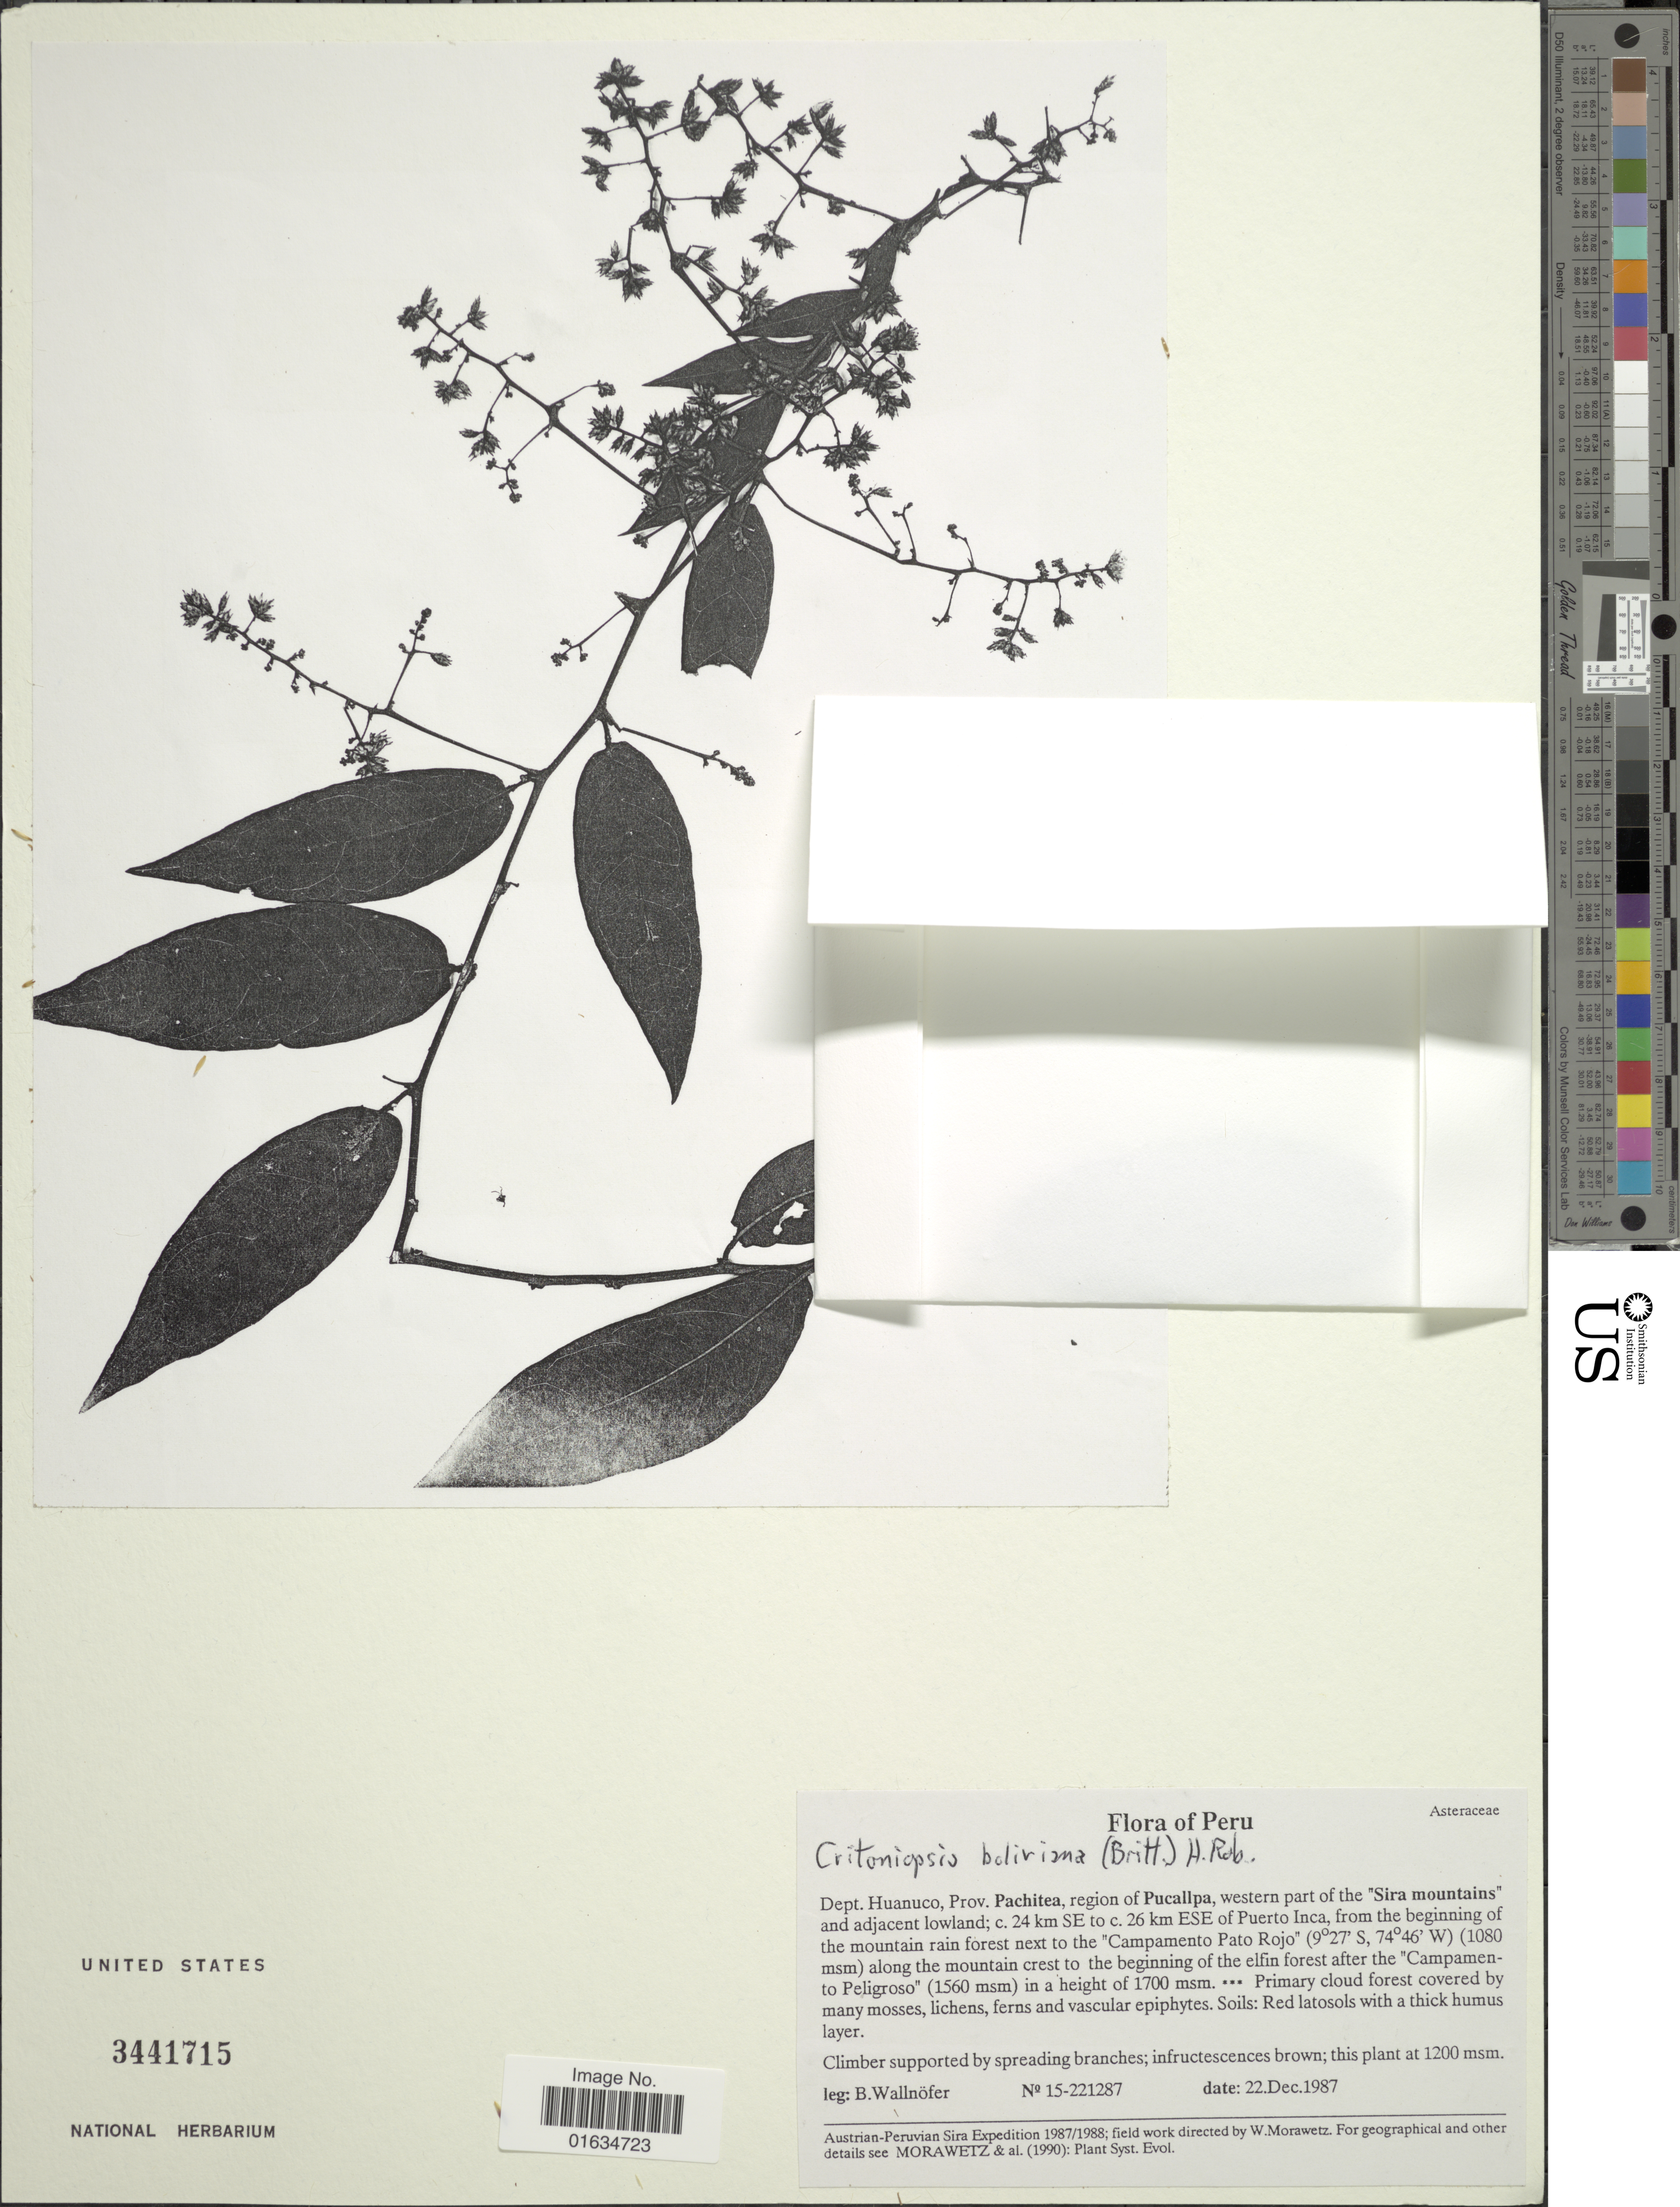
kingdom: Plantae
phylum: Tracheophyta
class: Magnoliopsida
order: Asterales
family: Asteraceae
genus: Critoniopsis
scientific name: Critoniopsis boliviana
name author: (Britton) H. Rob.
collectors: B. Wallnöfer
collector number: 15-221287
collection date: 1987-12-22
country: Peru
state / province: Huánuco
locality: Prov. Pachitea, region of Pucallpa, western part of the "Sira mountains"and adjacent lowland; c. 24 km to c. 26 km ESE from Puente Inca, from the beginning of the mountain forest next to the "Campamento Pato Rojo" (1080 msm) along the crest to the beginning of the elfin forest after the "Campamento Peligroso"(1560 msm) in a height of 1700 msm.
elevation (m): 1200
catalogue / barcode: US 3441715